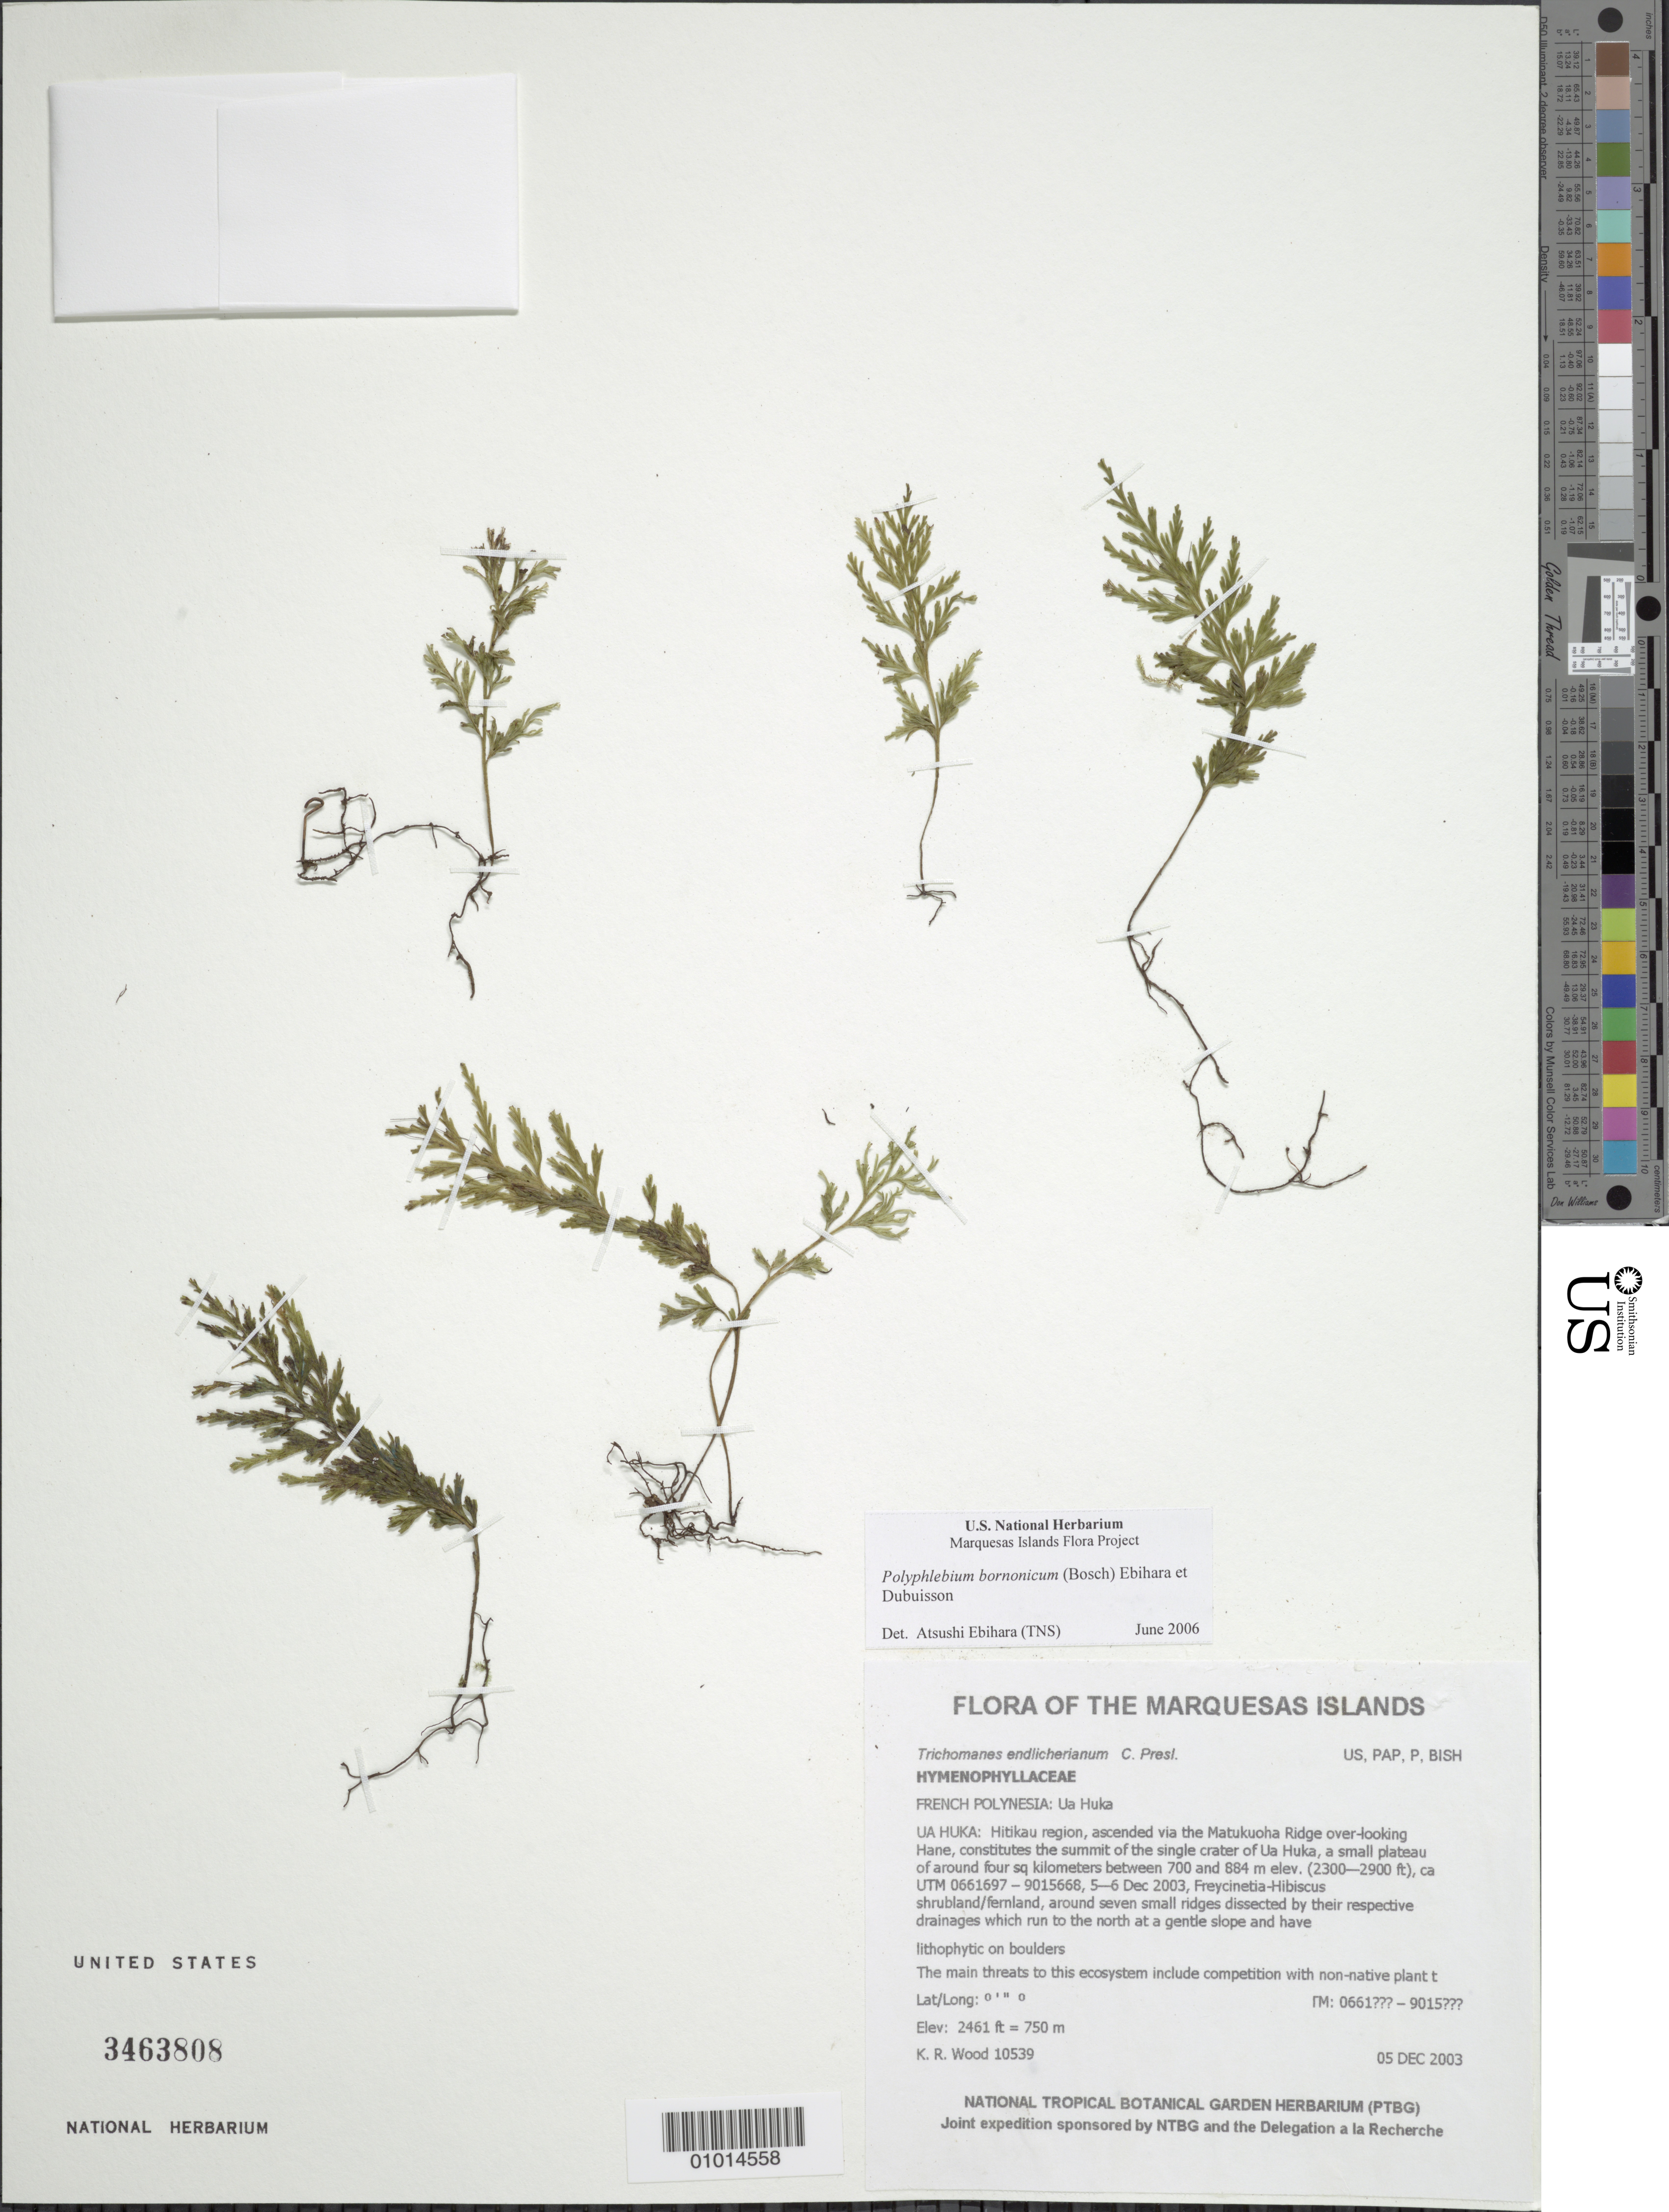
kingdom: Plantae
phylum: Tracheophyta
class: Polypodiopsida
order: Hymenophyllales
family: Hymenophyllaceae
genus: Polyphlebium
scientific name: Polyphlebium borbonicum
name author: (Bosch) Ebihara & Dubuisson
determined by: Ebihara, A.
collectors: K. R. Wood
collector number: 10539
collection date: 2003-12-05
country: French Polynesia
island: Ua Huka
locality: Hitikau region, ascended via the Matukuoha Ridge over-looking Hane, constitutes the summit of the single crater of Ua Huka, a small plateau of around four sq kilometers between 700 and 884 m elev.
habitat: Freycinetia - Hibiscus shrubland/fernland, around seven small ridges dissected by their respective drainages which run to the north at a gentle slope and have running water and small plunge pools in lower sections, vegetation is dominated by Freycinetia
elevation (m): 750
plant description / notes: Competition with non-native plant taxa or animals that could make their way up from the lower regions. The area should be biologically monitored periodically for any such threats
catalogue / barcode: US 3463808